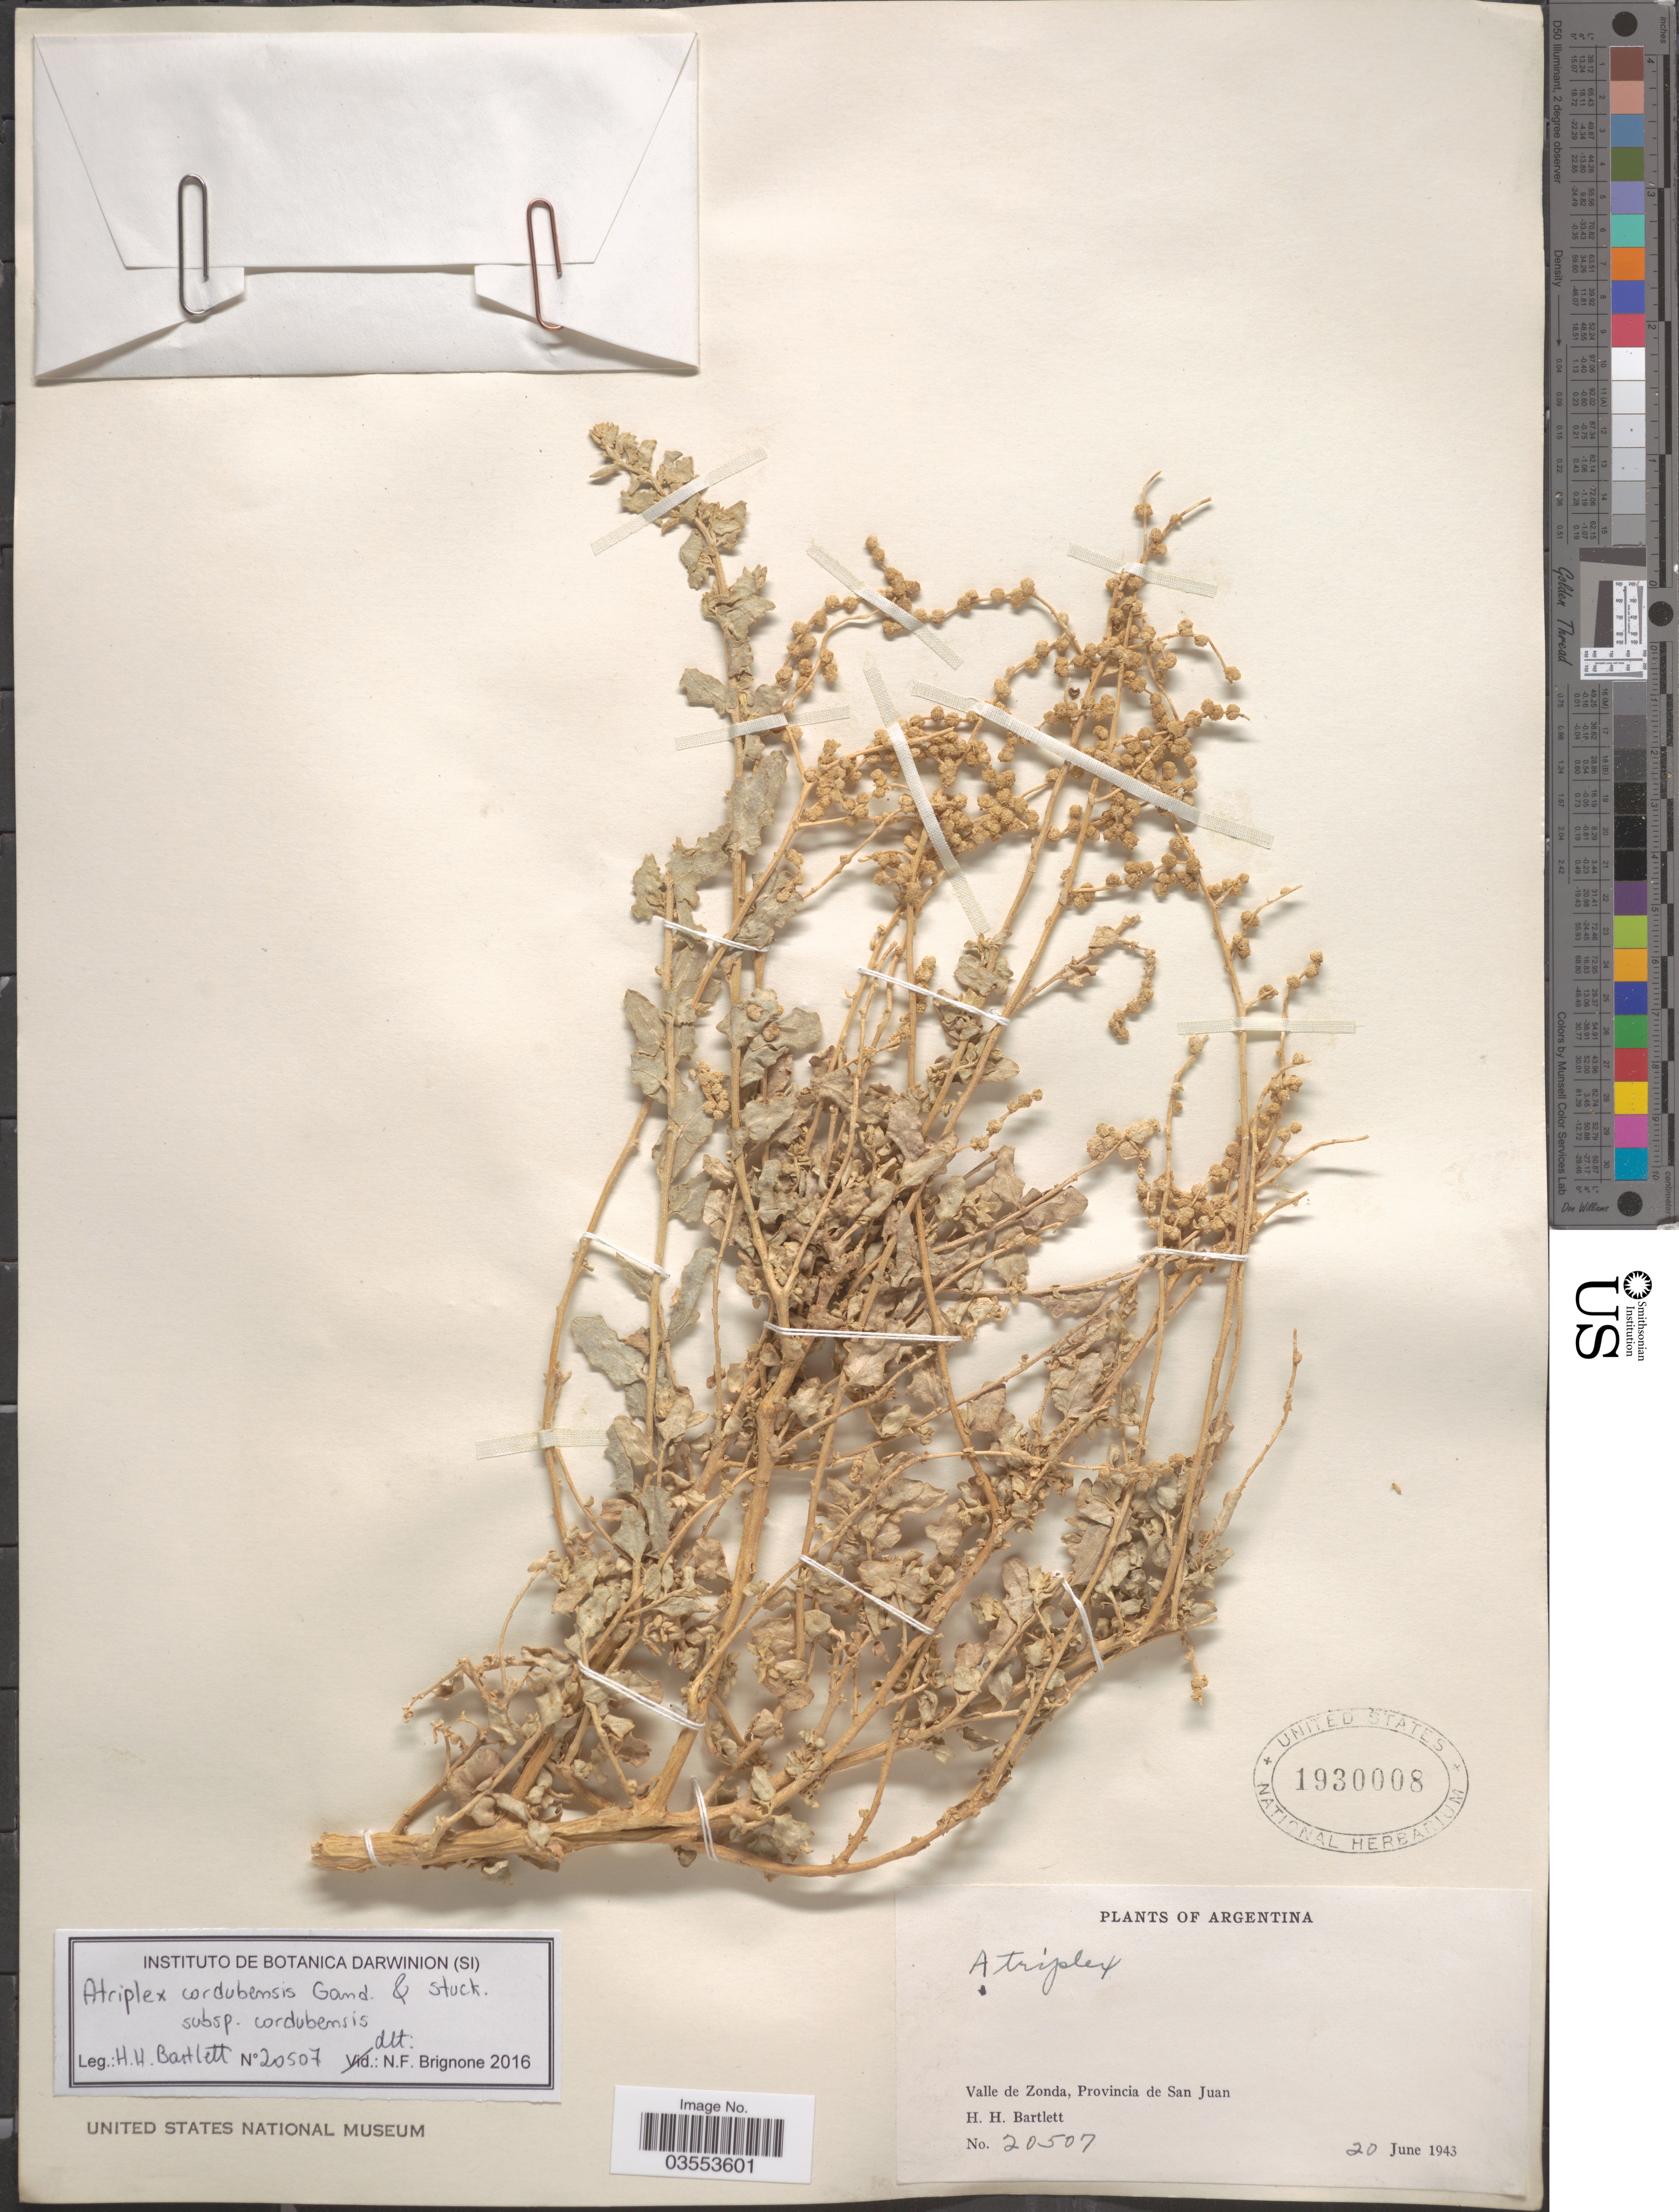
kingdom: Plantae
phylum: Tracheophyta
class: Magnoliopsida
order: Caryophyllales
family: Amaranthaceae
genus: Atriplex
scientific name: Atriplex sp.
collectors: H. H. Bartlett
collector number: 20507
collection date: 1943-06-20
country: Argentina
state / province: San Juan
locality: Valle de Zonda.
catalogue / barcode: US 1930008